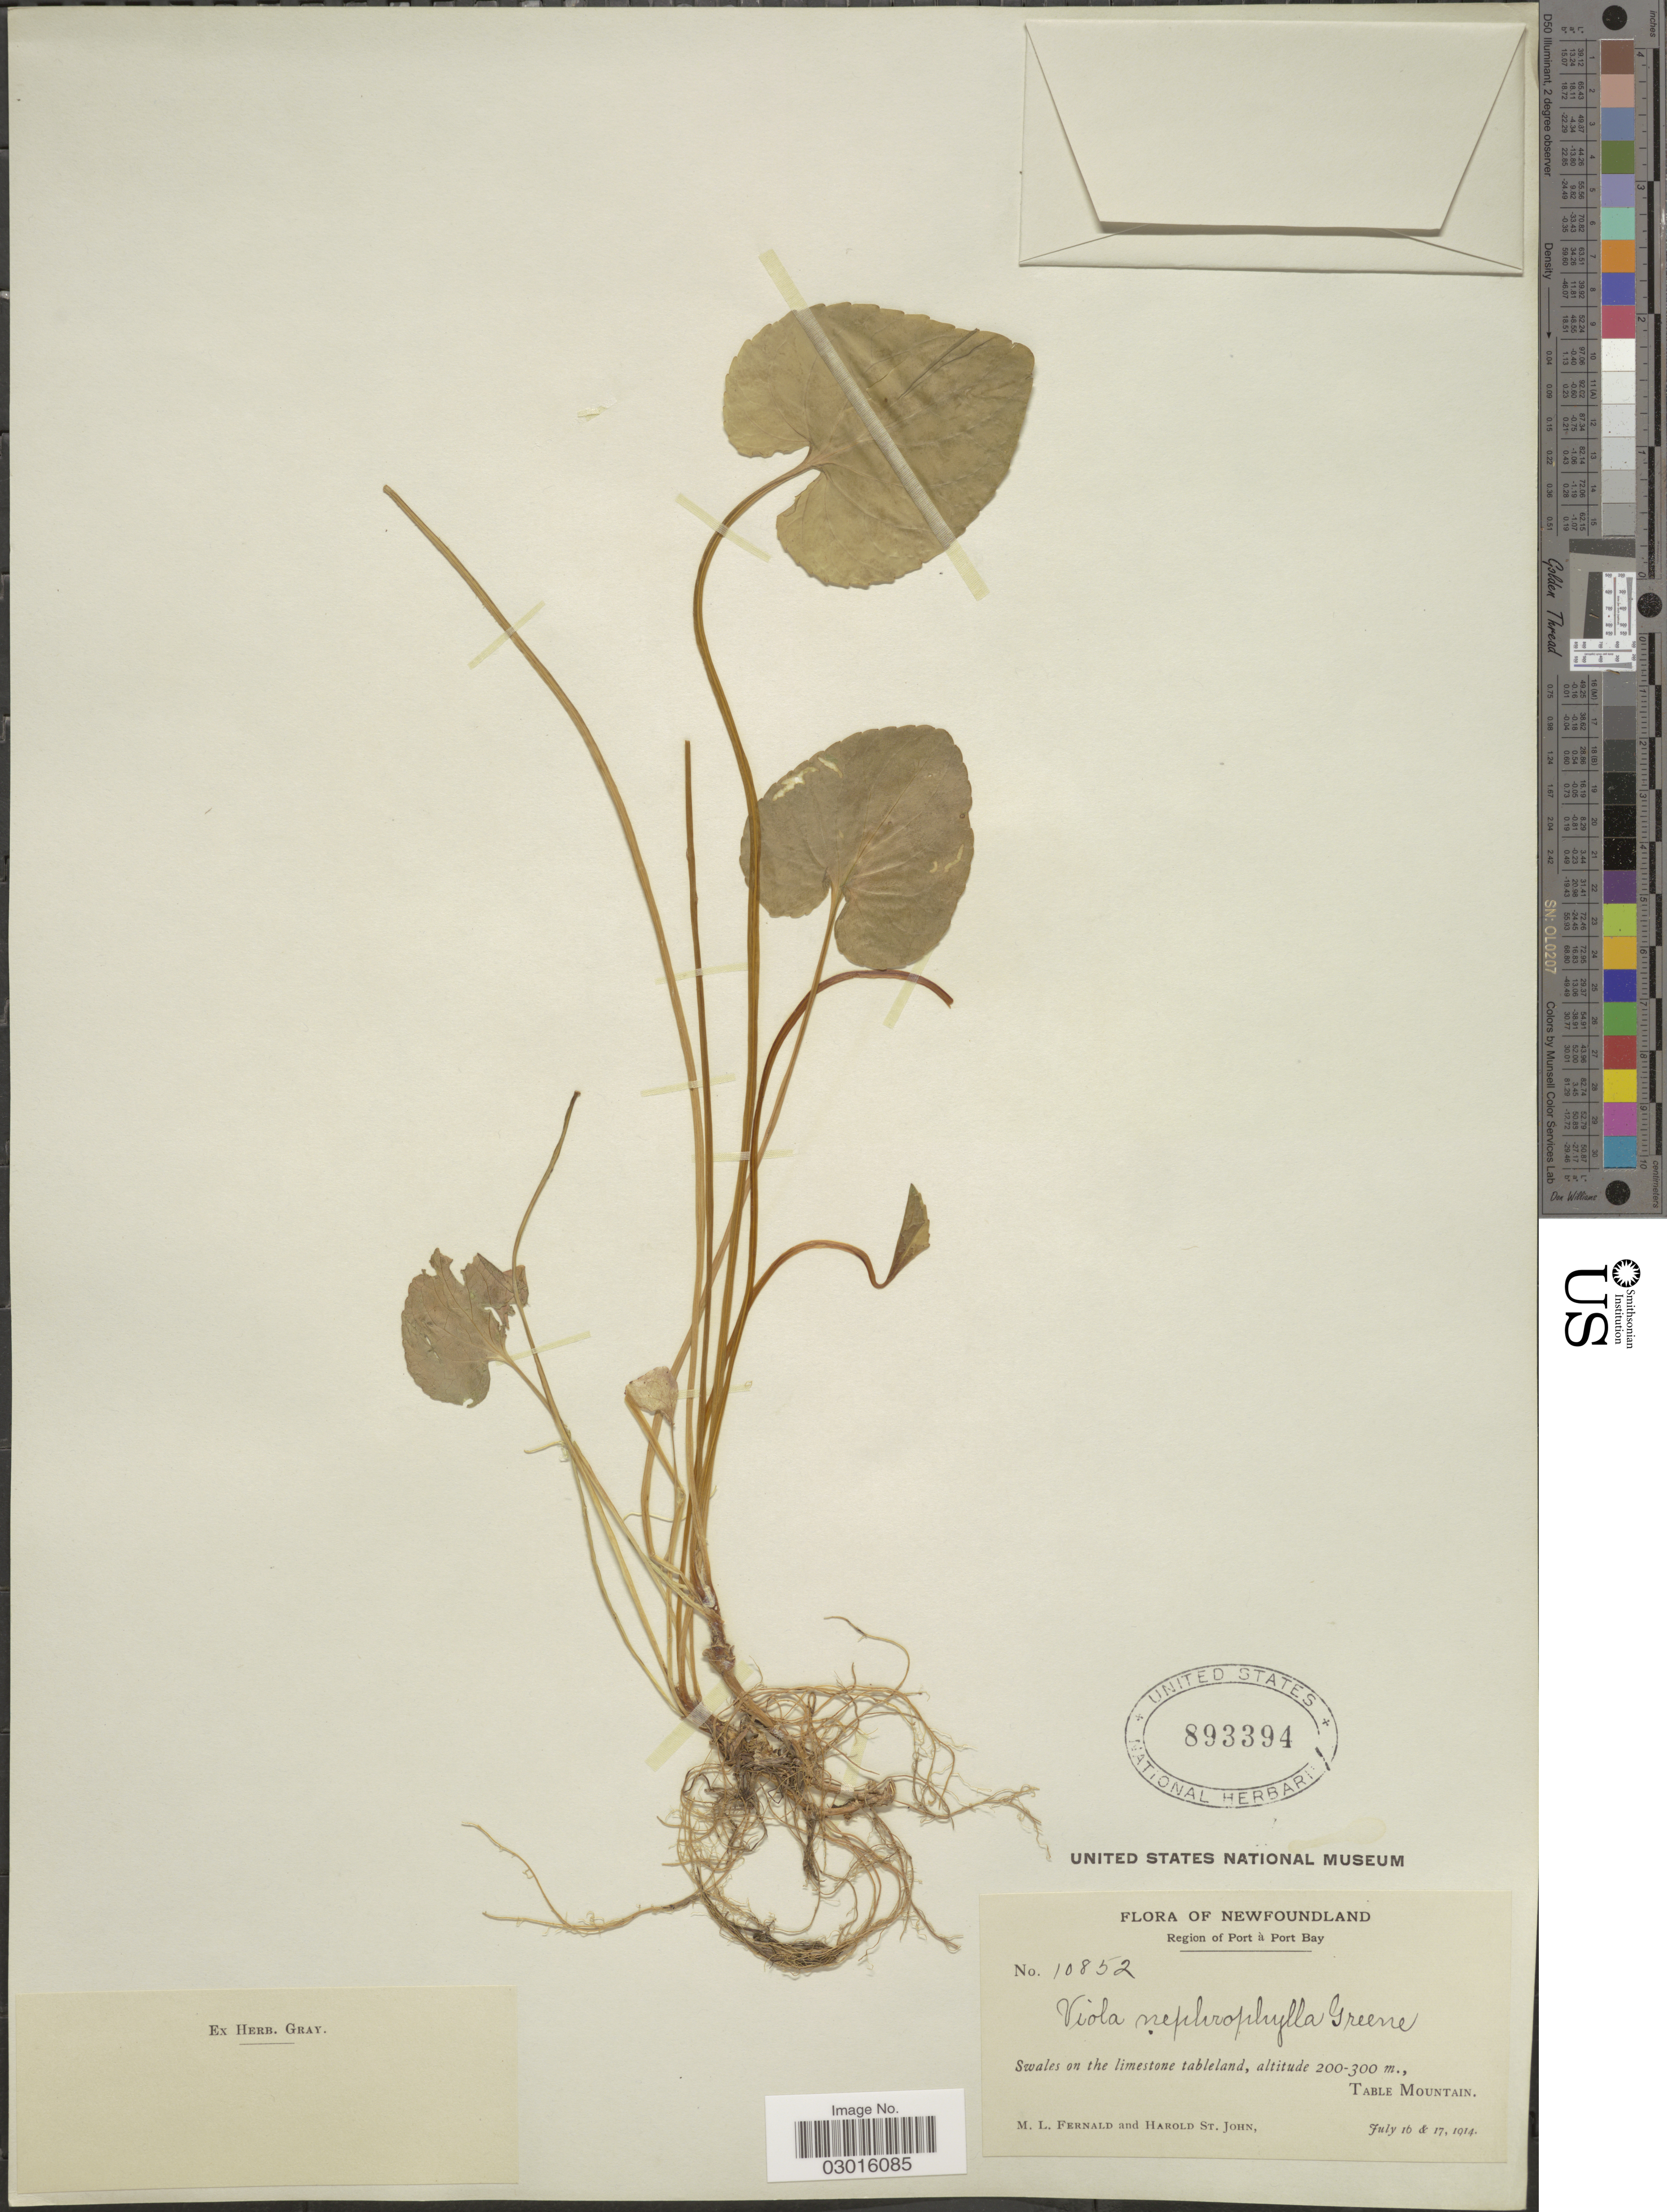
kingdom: Plantae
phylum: Tracheophyta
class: Magnoliopsida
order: Malpighiales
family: Violaceae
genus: Viola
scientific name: Viola nephrophylla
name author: Greene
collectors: M. L. Fernald & H. St. John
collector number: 10852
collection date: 1914-07-16/1914-07-17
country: Canada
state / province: Newfoundland and Labrador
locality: Region of Port à Port Bay, Swales on the limestone tableland, Table Mountain.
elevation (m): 200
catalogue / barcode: US 893394